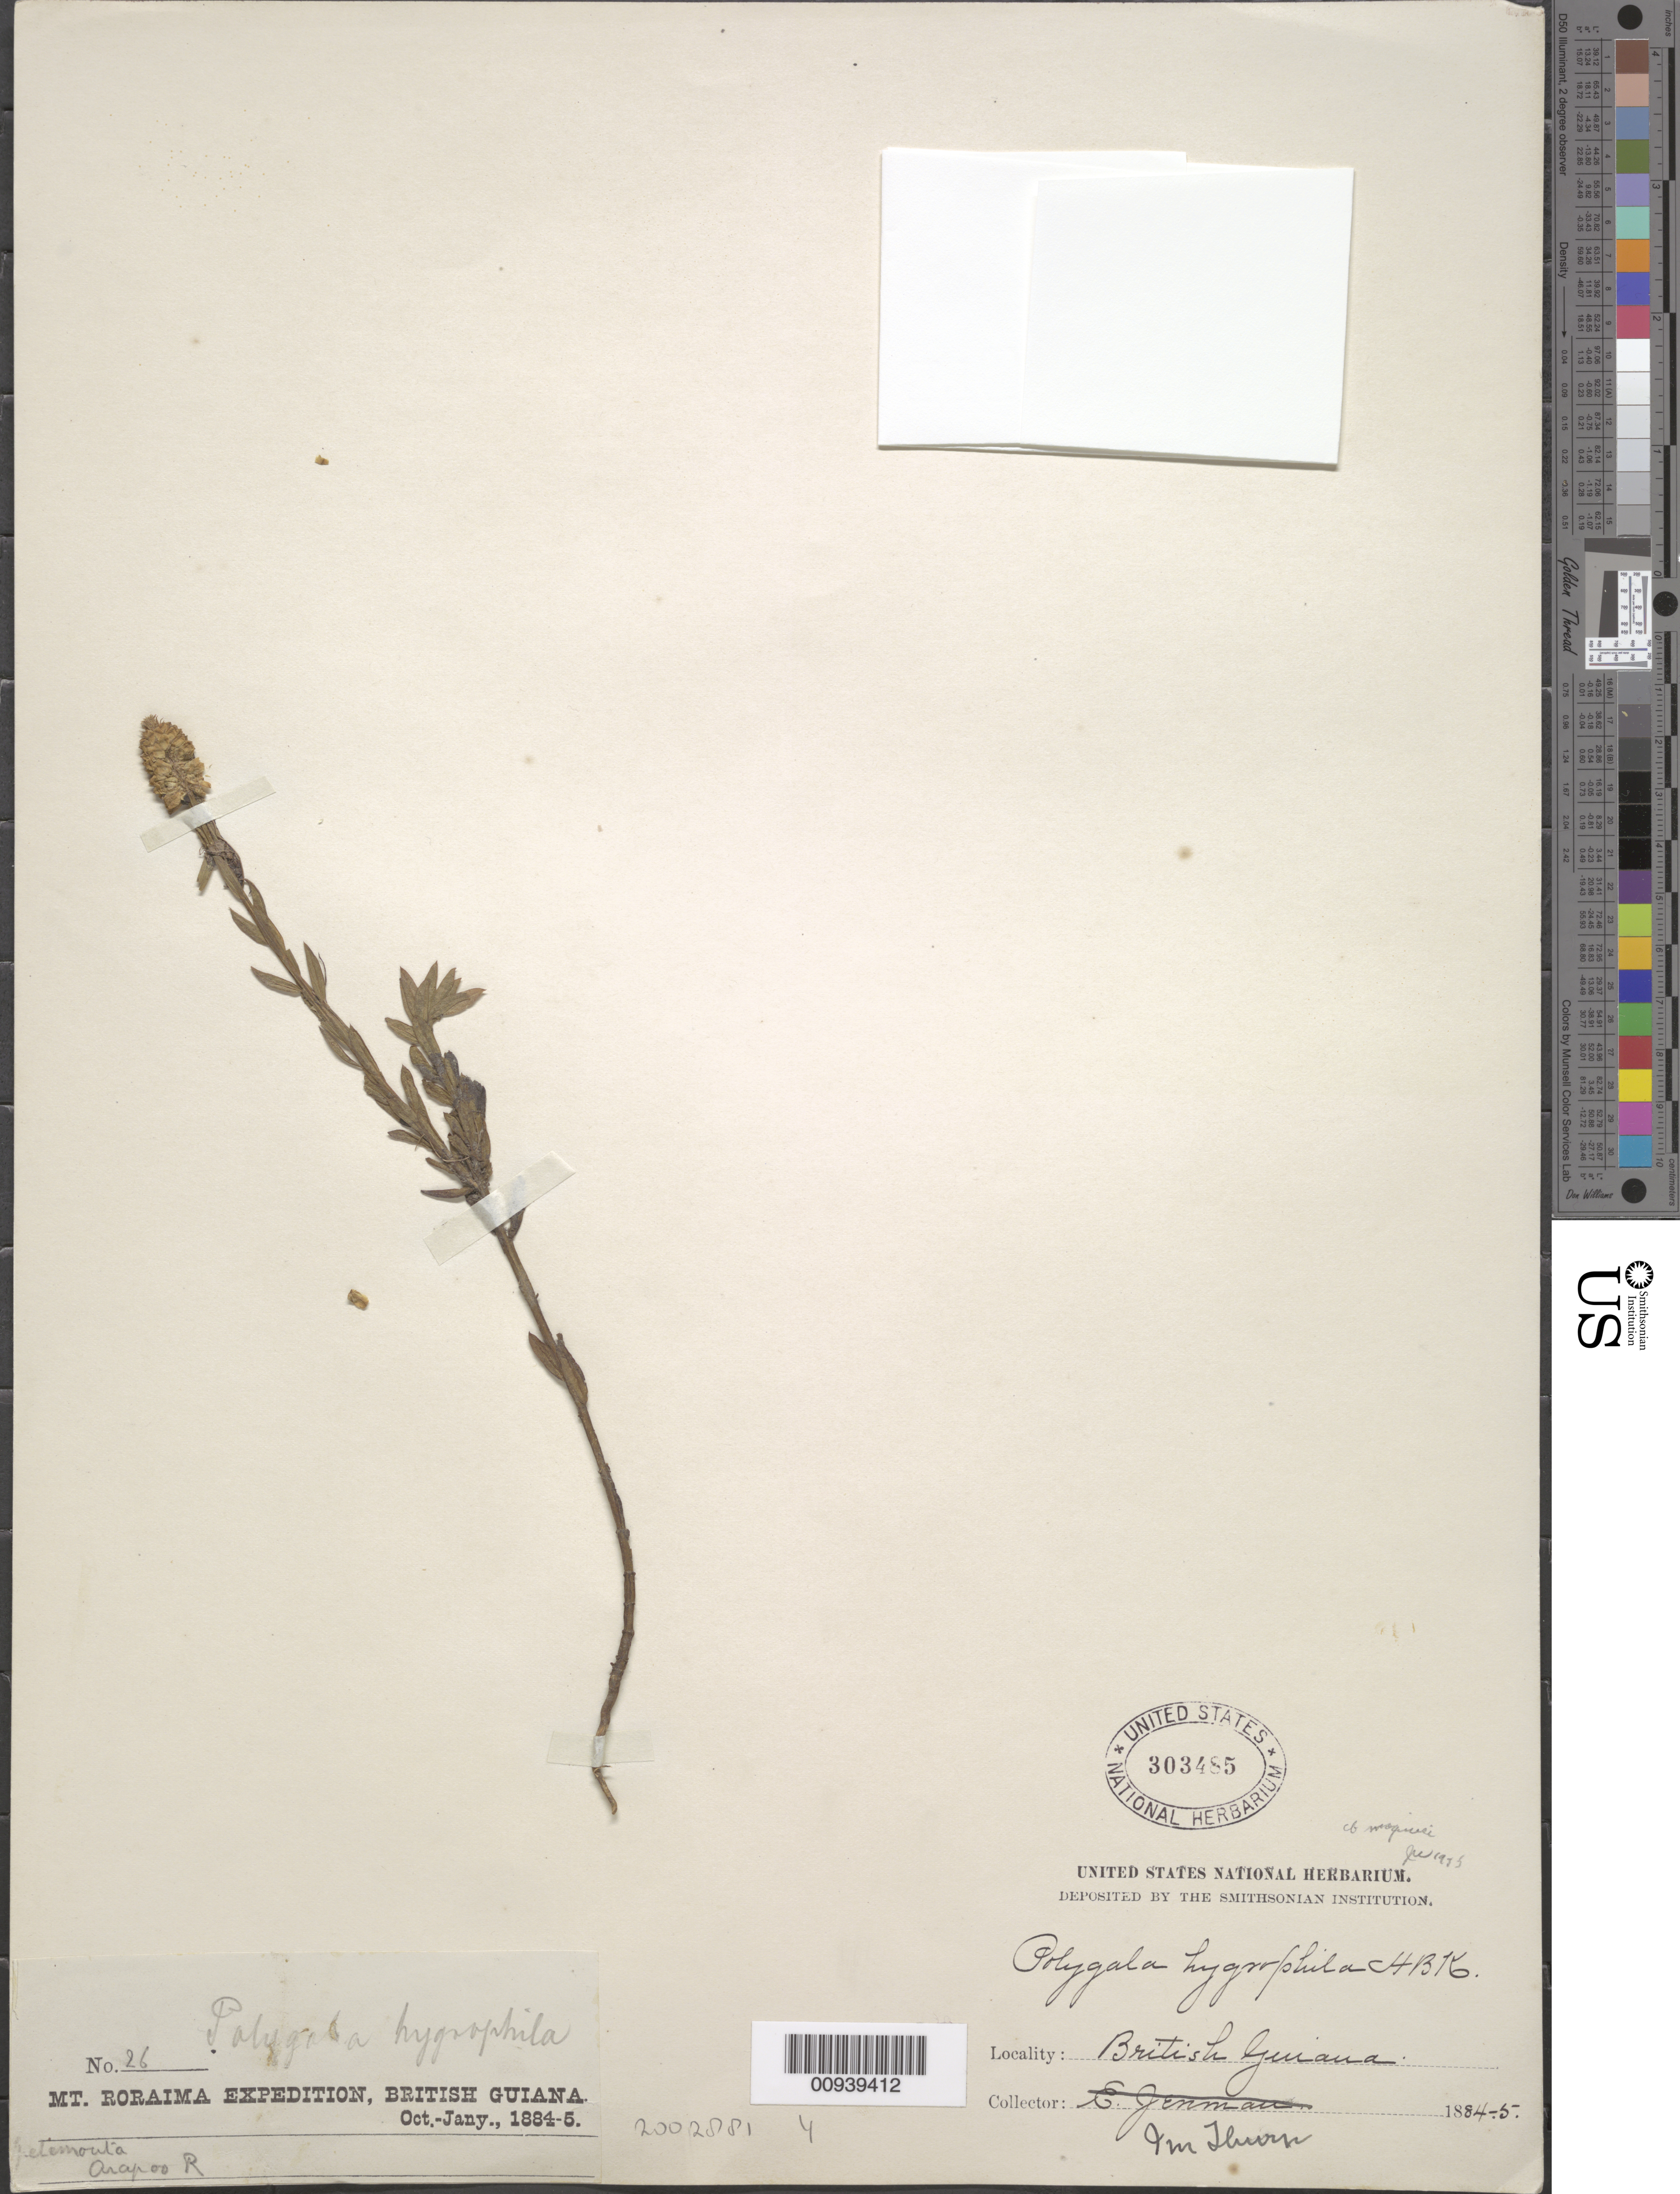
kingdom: Plantae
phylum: Tracheophyta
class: Magnoliopsida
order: Fabales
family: Polygalaceae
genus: Polygala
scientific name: Polygala maguirei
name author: Wurdack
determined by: Wurdack, John J., (US), US (UNITED STATES)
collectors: E. F. im Thurn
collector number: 26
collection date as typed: October 1884 to January 1885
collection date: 1884-10/1885-01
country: Guyana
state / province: Cuyuni-Mazaruni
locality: Mt. Roraima, Ipelemanta, Arapoo R.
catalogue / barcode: US 303485